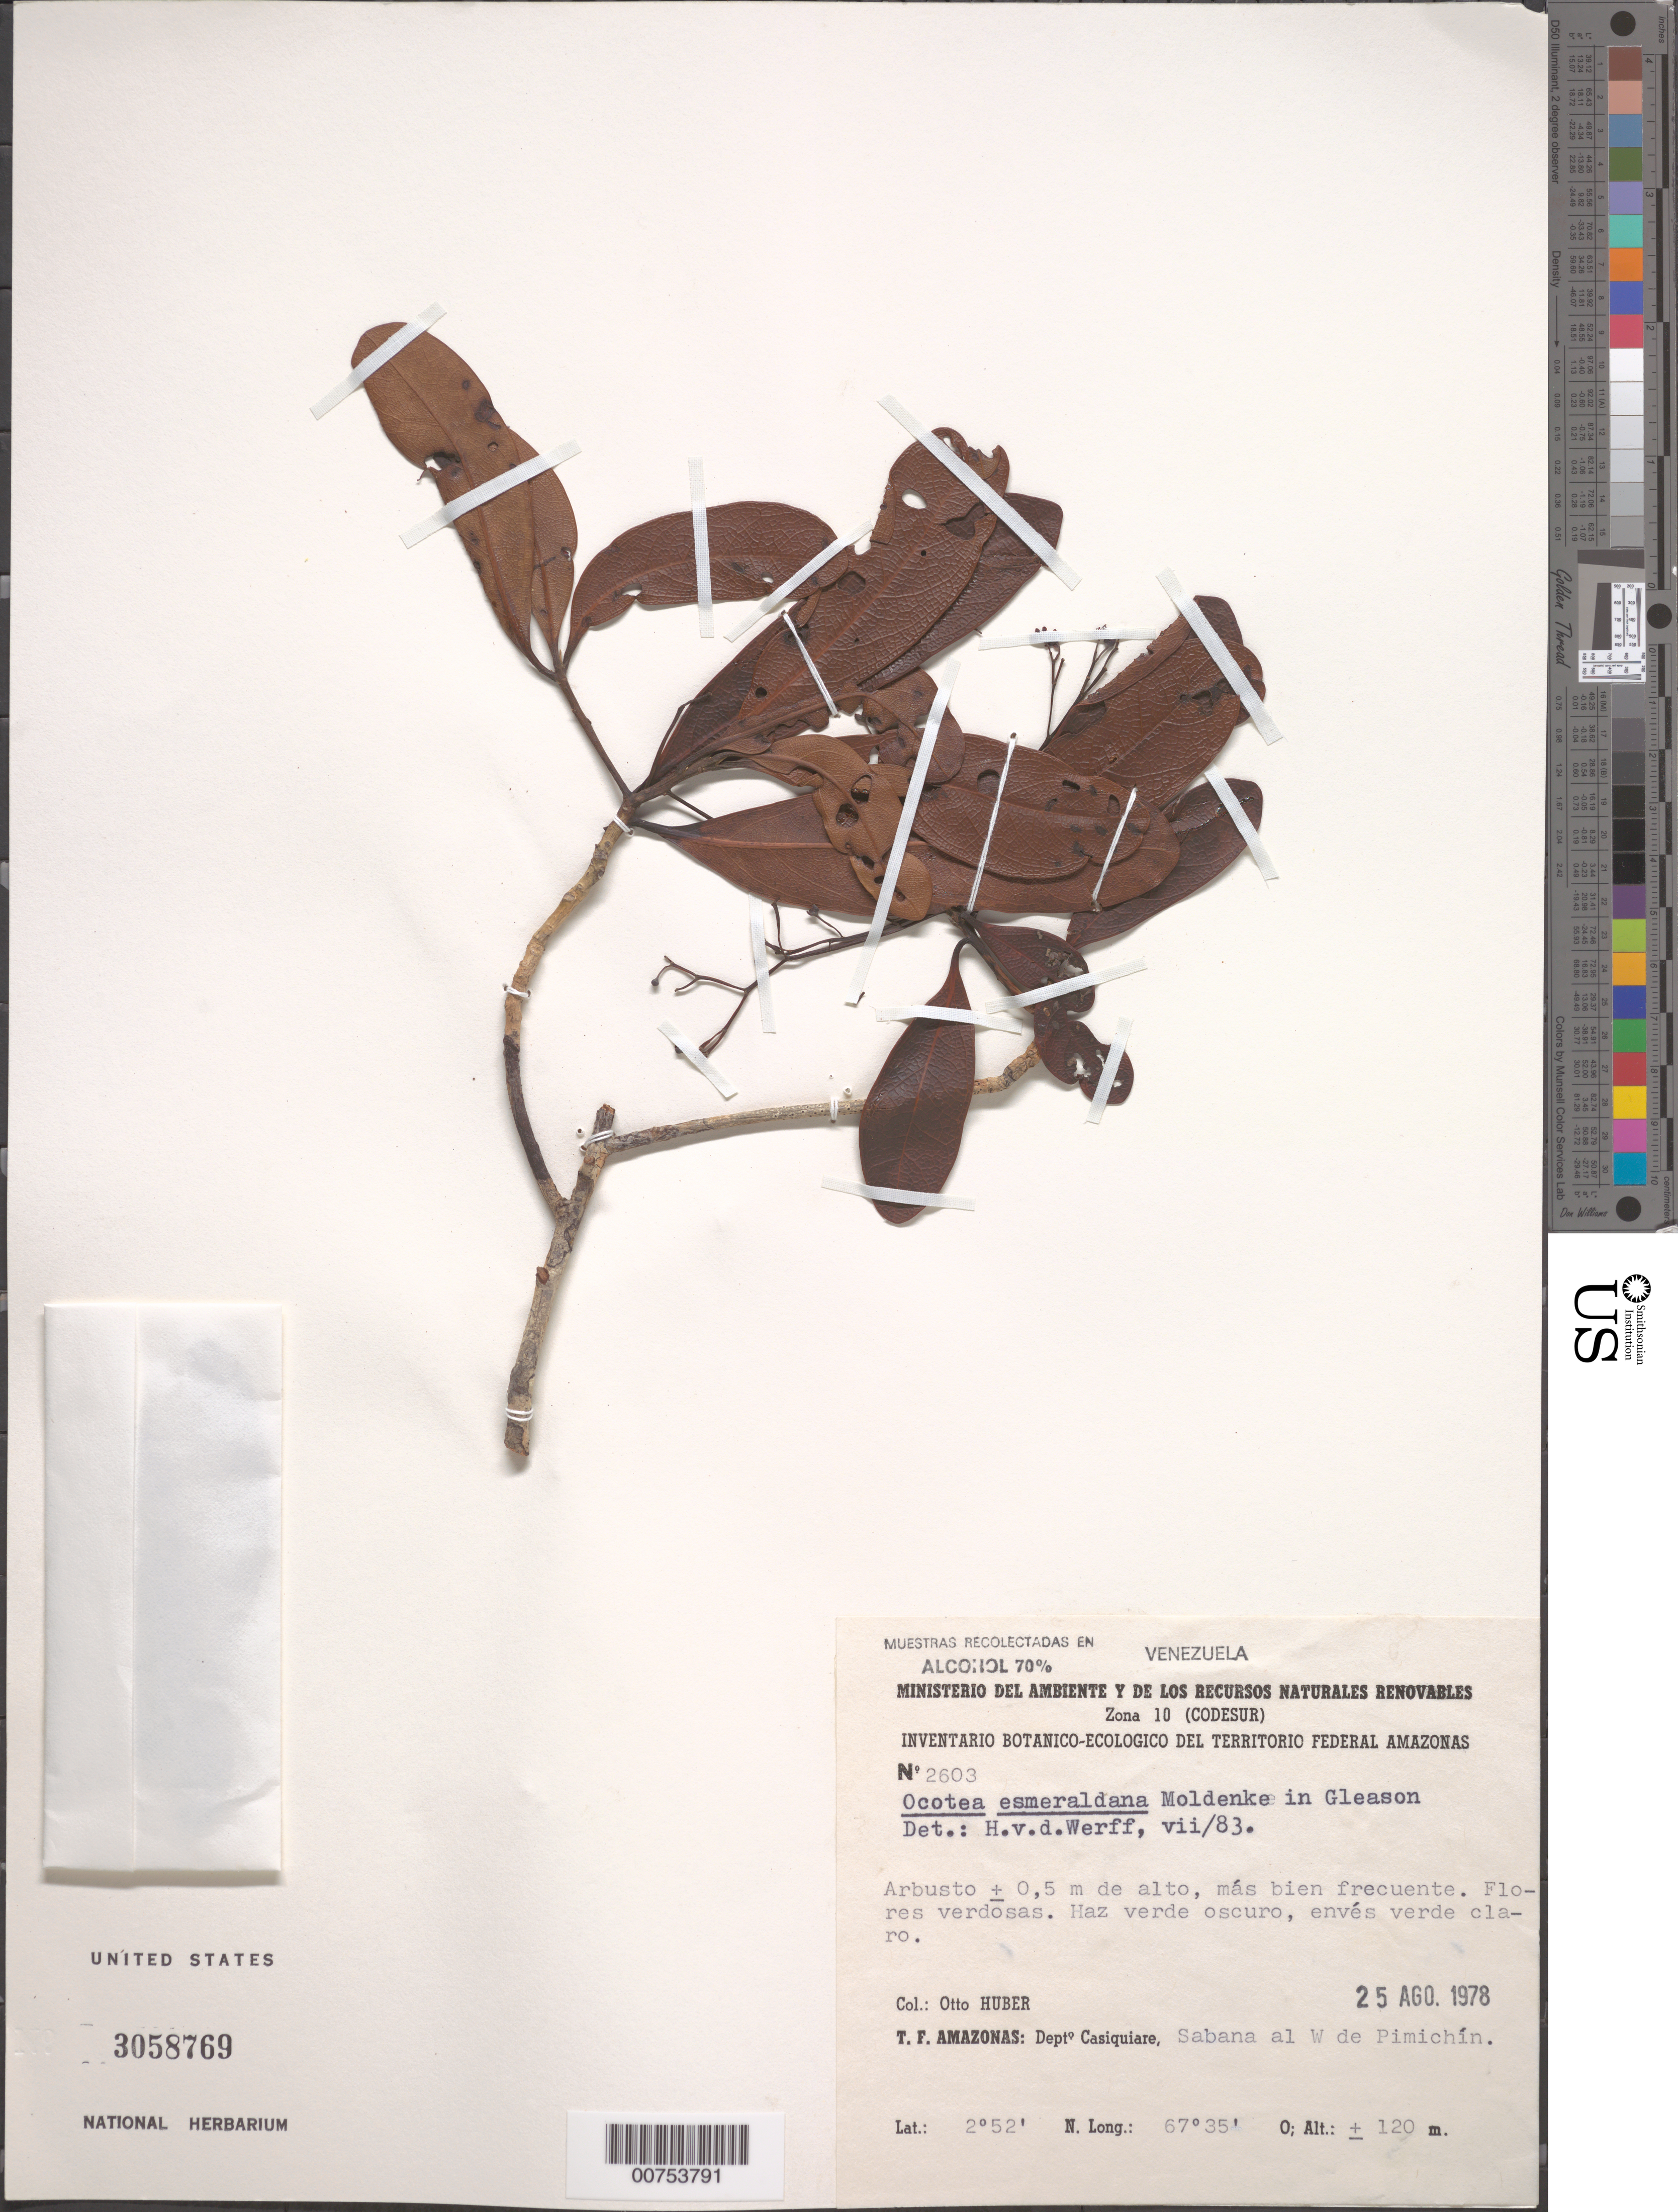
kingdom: Plantae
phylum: Tracheophyta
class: Magnoliopsida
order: Laurales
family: Lauraceae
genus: Ocotea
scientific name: Ocotea esmeraldana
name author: Moldenke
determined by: van der Werff, H., (MO), Missouri Botanical Garden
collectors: O. Huber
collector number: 2603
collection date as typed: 25-Aug-78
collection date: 1978-08-25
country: Venezuela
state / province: Amazonas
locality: Pimichin, al W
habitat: Savanna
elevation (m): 120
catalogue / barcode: US 3058769